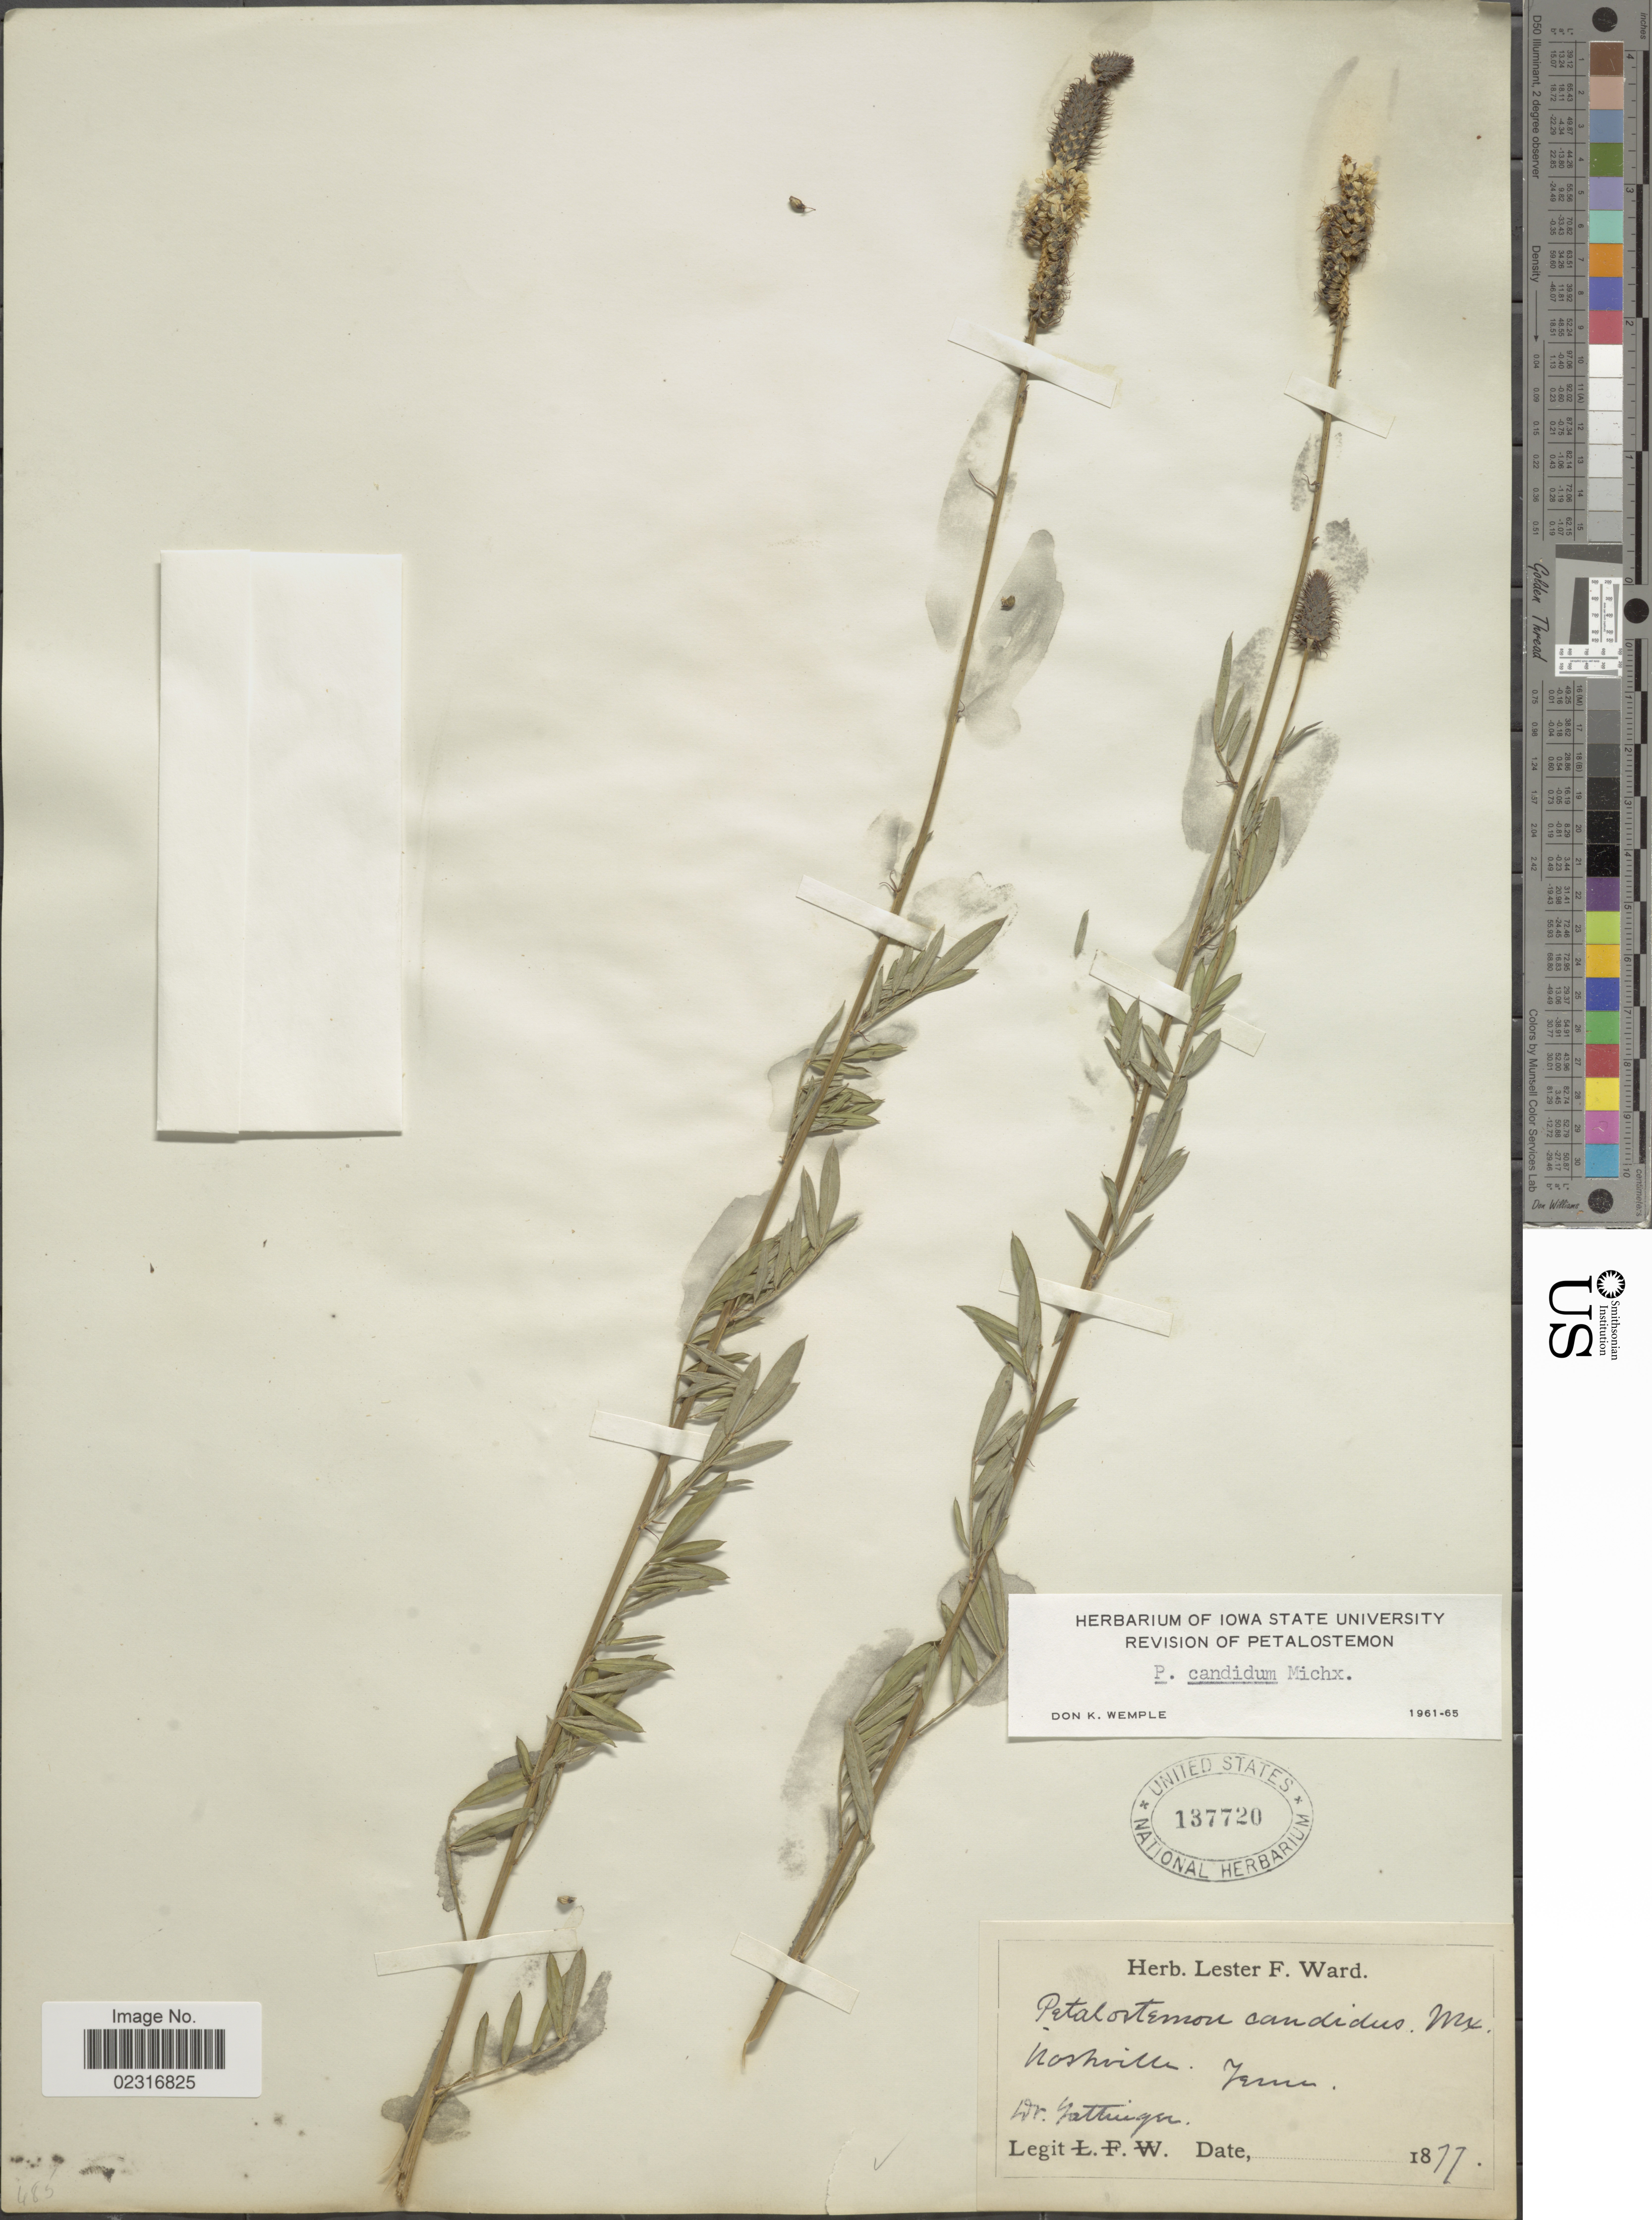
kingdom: Plantae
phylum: Tracheophyta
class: Magnoliopsida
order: Fabales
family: Fabaceae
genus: Dalea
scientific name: Dalea candida var. candida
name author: Michx. ex Willd.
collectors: Gattinger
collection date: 1877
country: United States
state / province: Tennessee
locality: Nashville, Tenn.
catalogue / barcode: US 137720